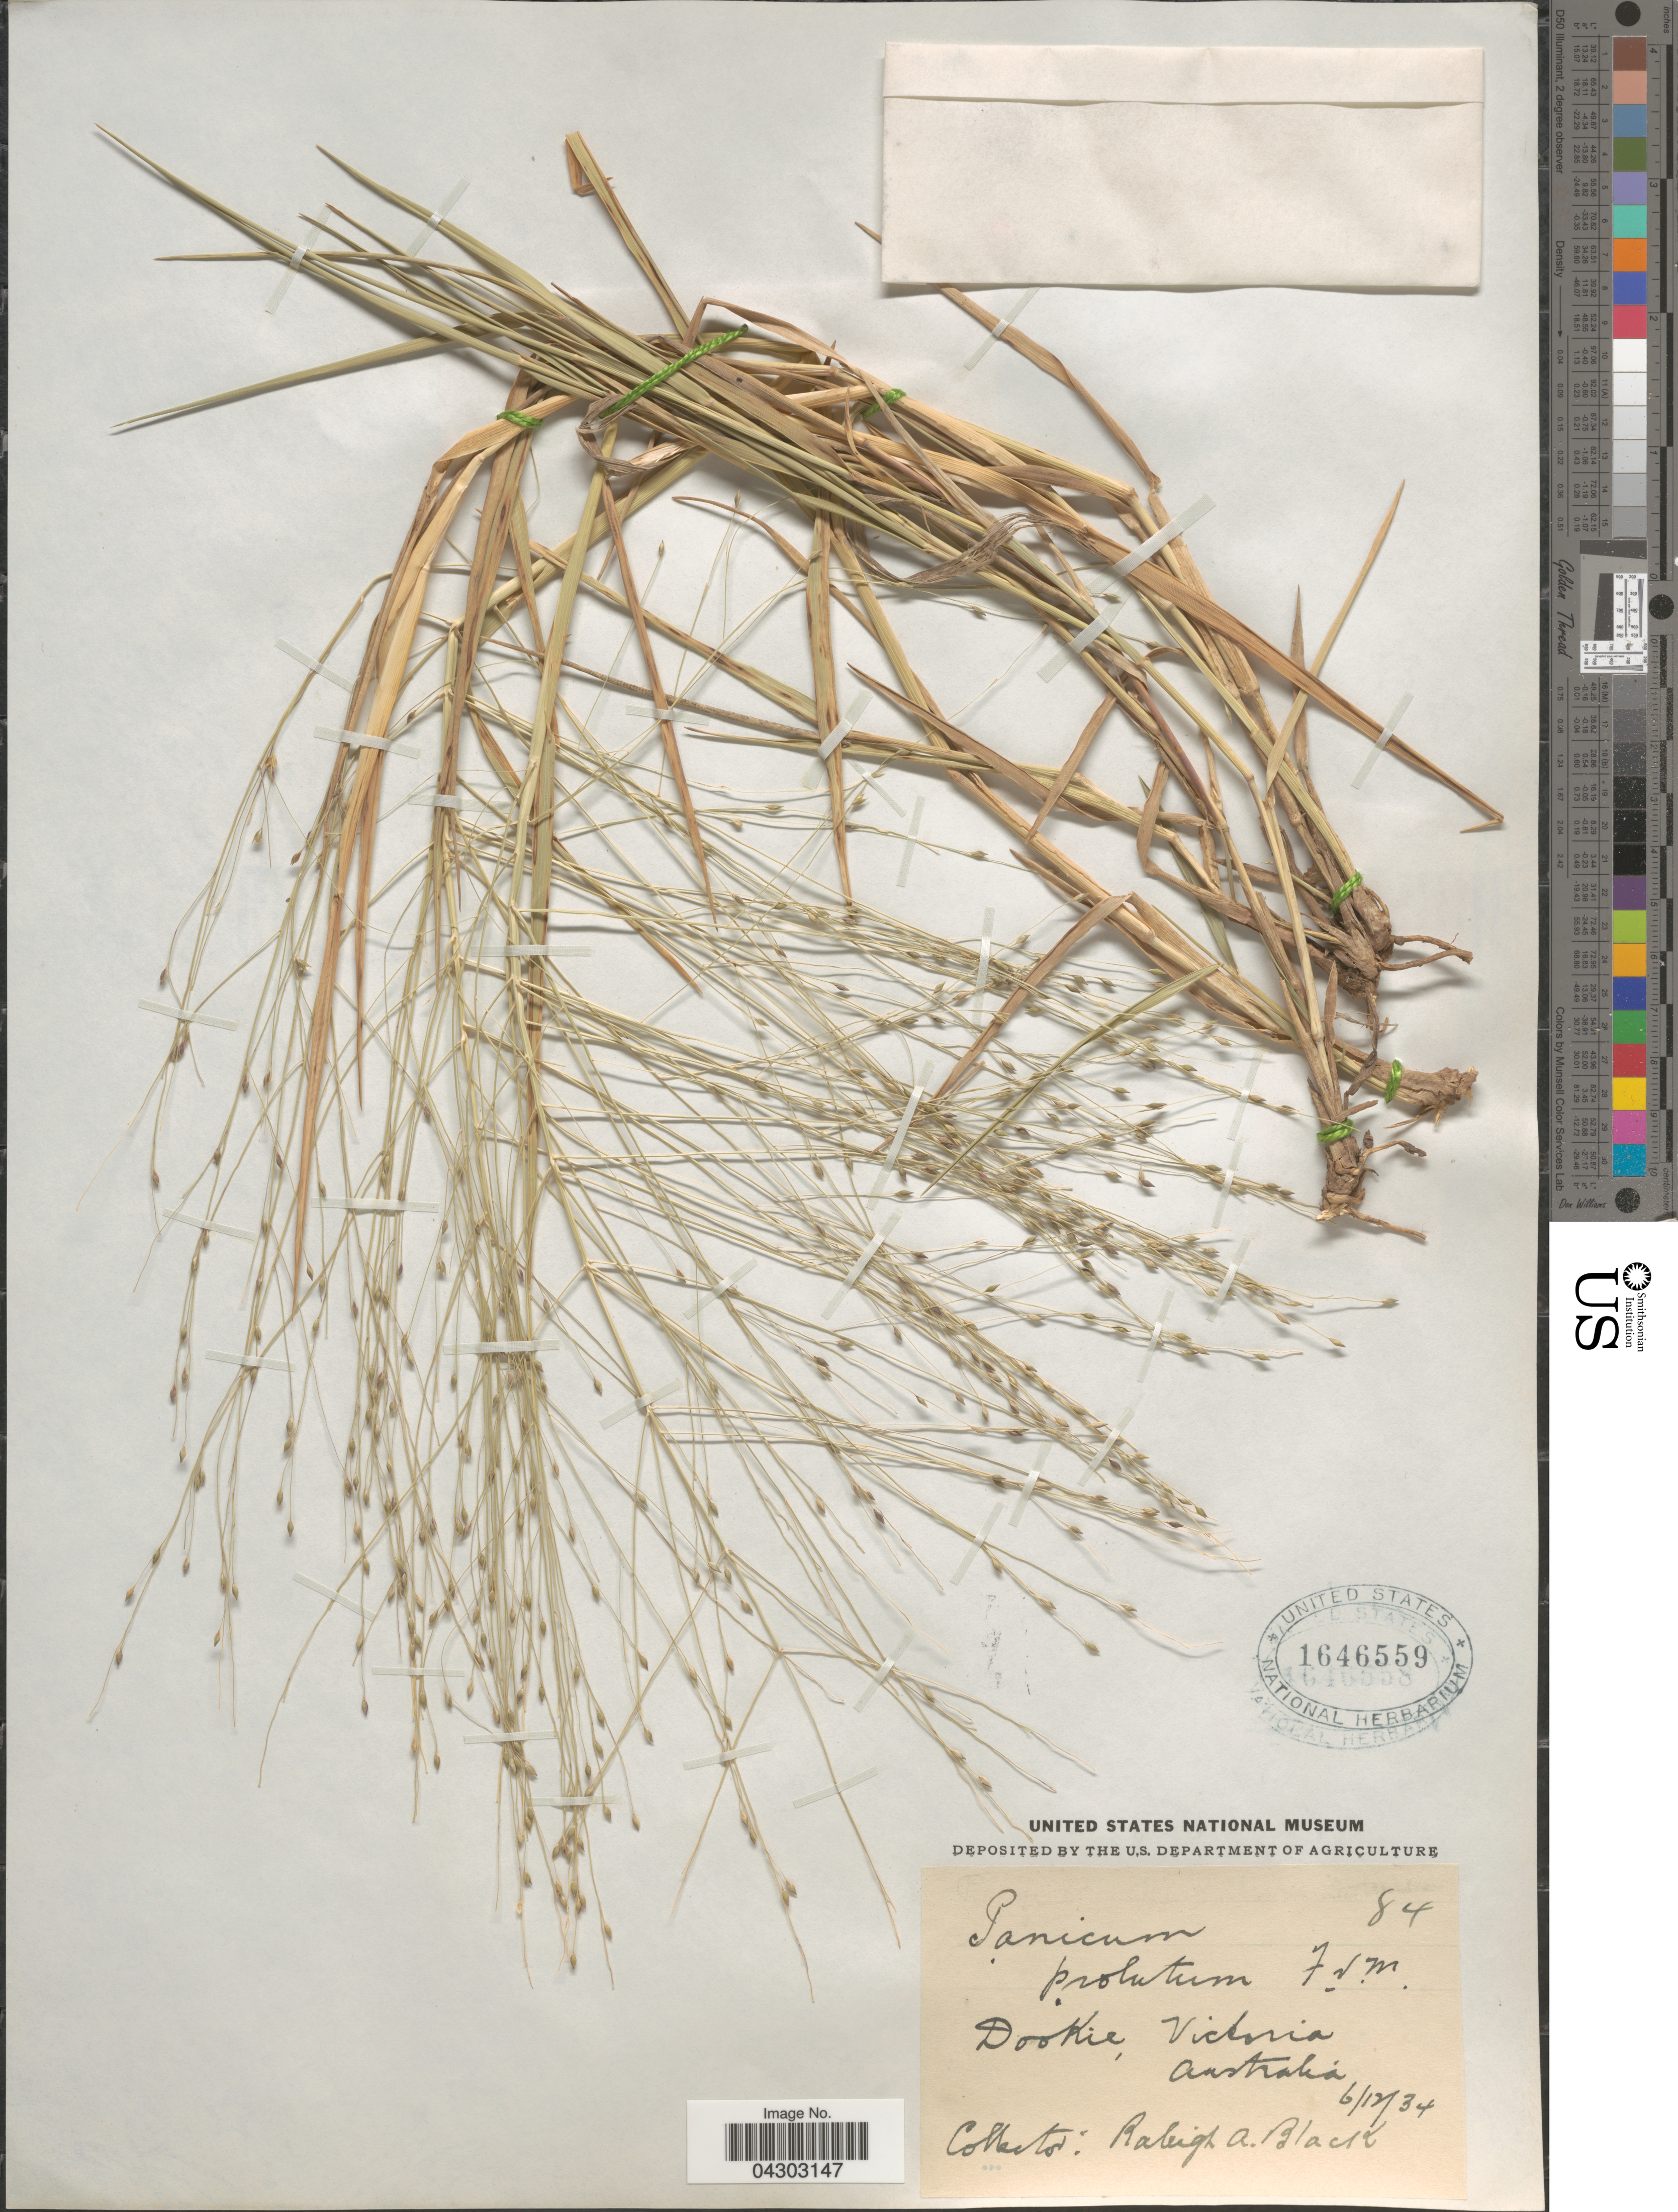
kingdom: Plantae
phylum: Tracheophyta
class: Liliopsida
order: Poales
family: Poaceae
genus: Panicum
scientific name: Panicum prolutum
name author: F. Muell.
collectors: R. A. Black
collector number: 84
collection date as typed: Transcribed d/m/y: 6/12/34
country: Australia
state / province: Victoria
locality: Dookie, Victoria.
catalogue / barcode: US 1646559